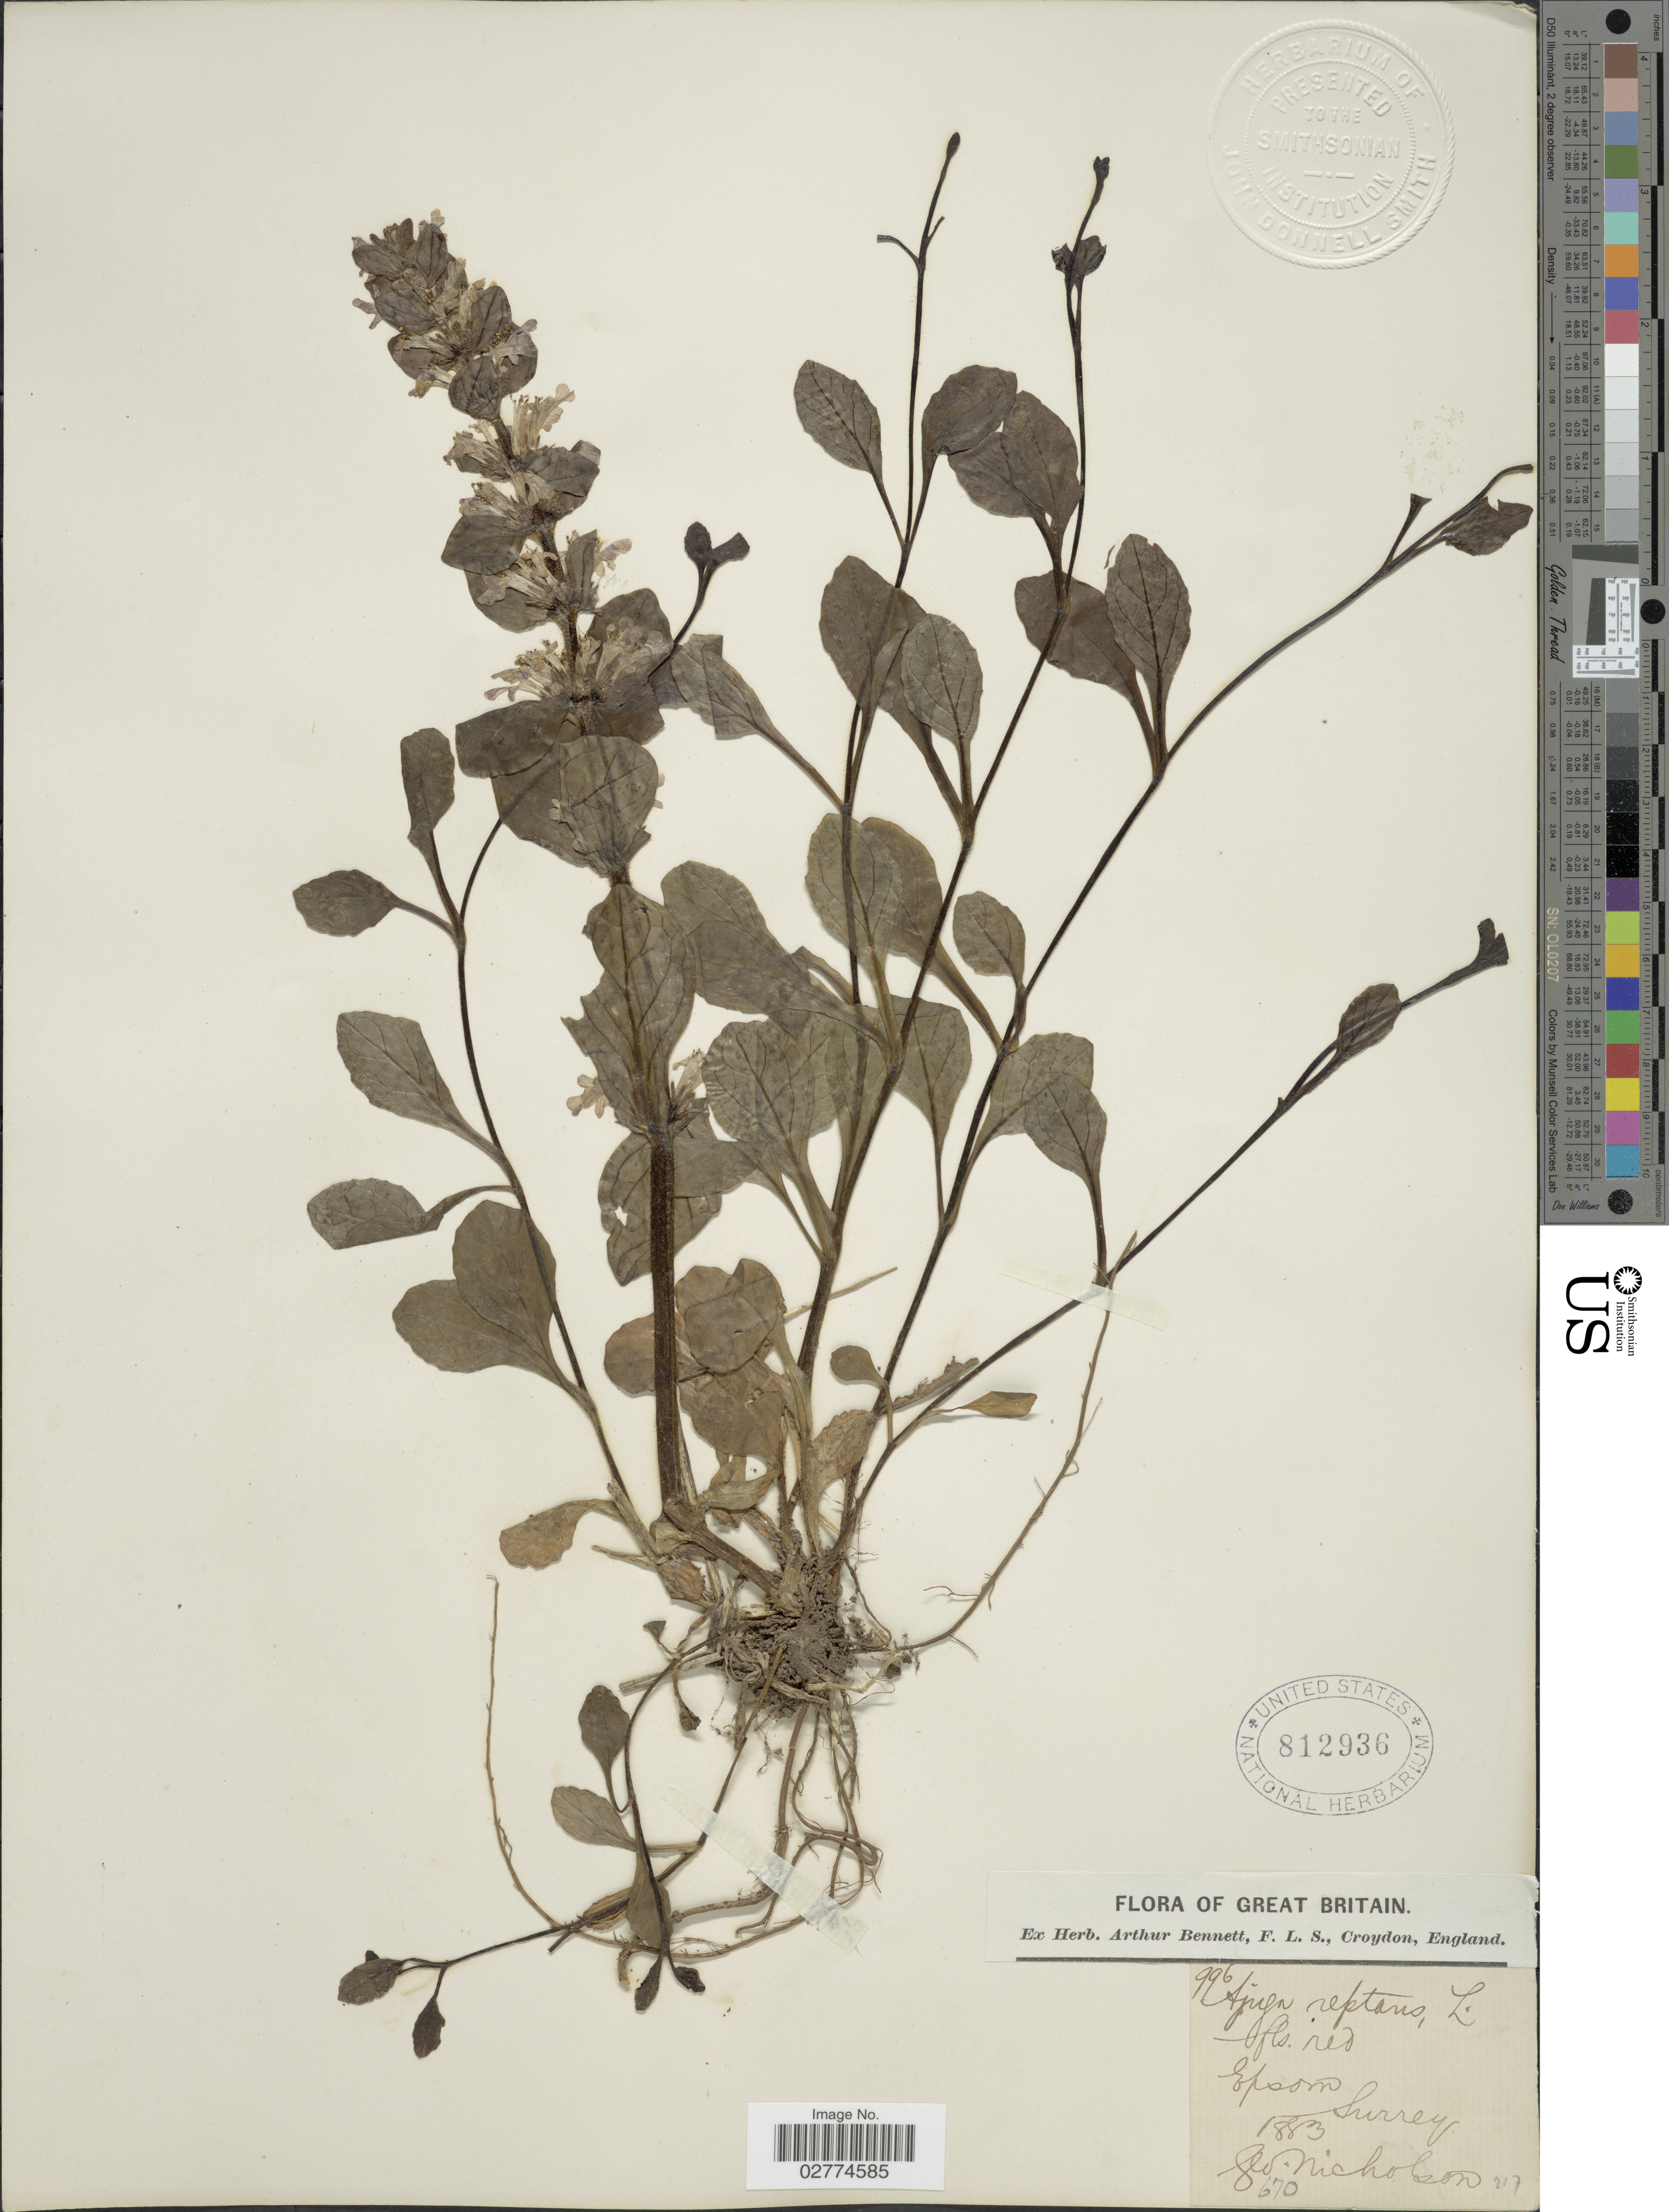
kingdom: Plantae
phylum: Tracheophyta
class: Magnoliopsida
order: Lamiales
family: Lamiaceae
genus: Ajuga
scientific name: Ajuga reptans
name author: L.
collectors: G. Nicholson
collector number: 996/670/217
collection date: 1883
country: United Kingdom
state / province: England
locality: Great Britain, Epson Surrey.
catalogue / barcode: US 812936